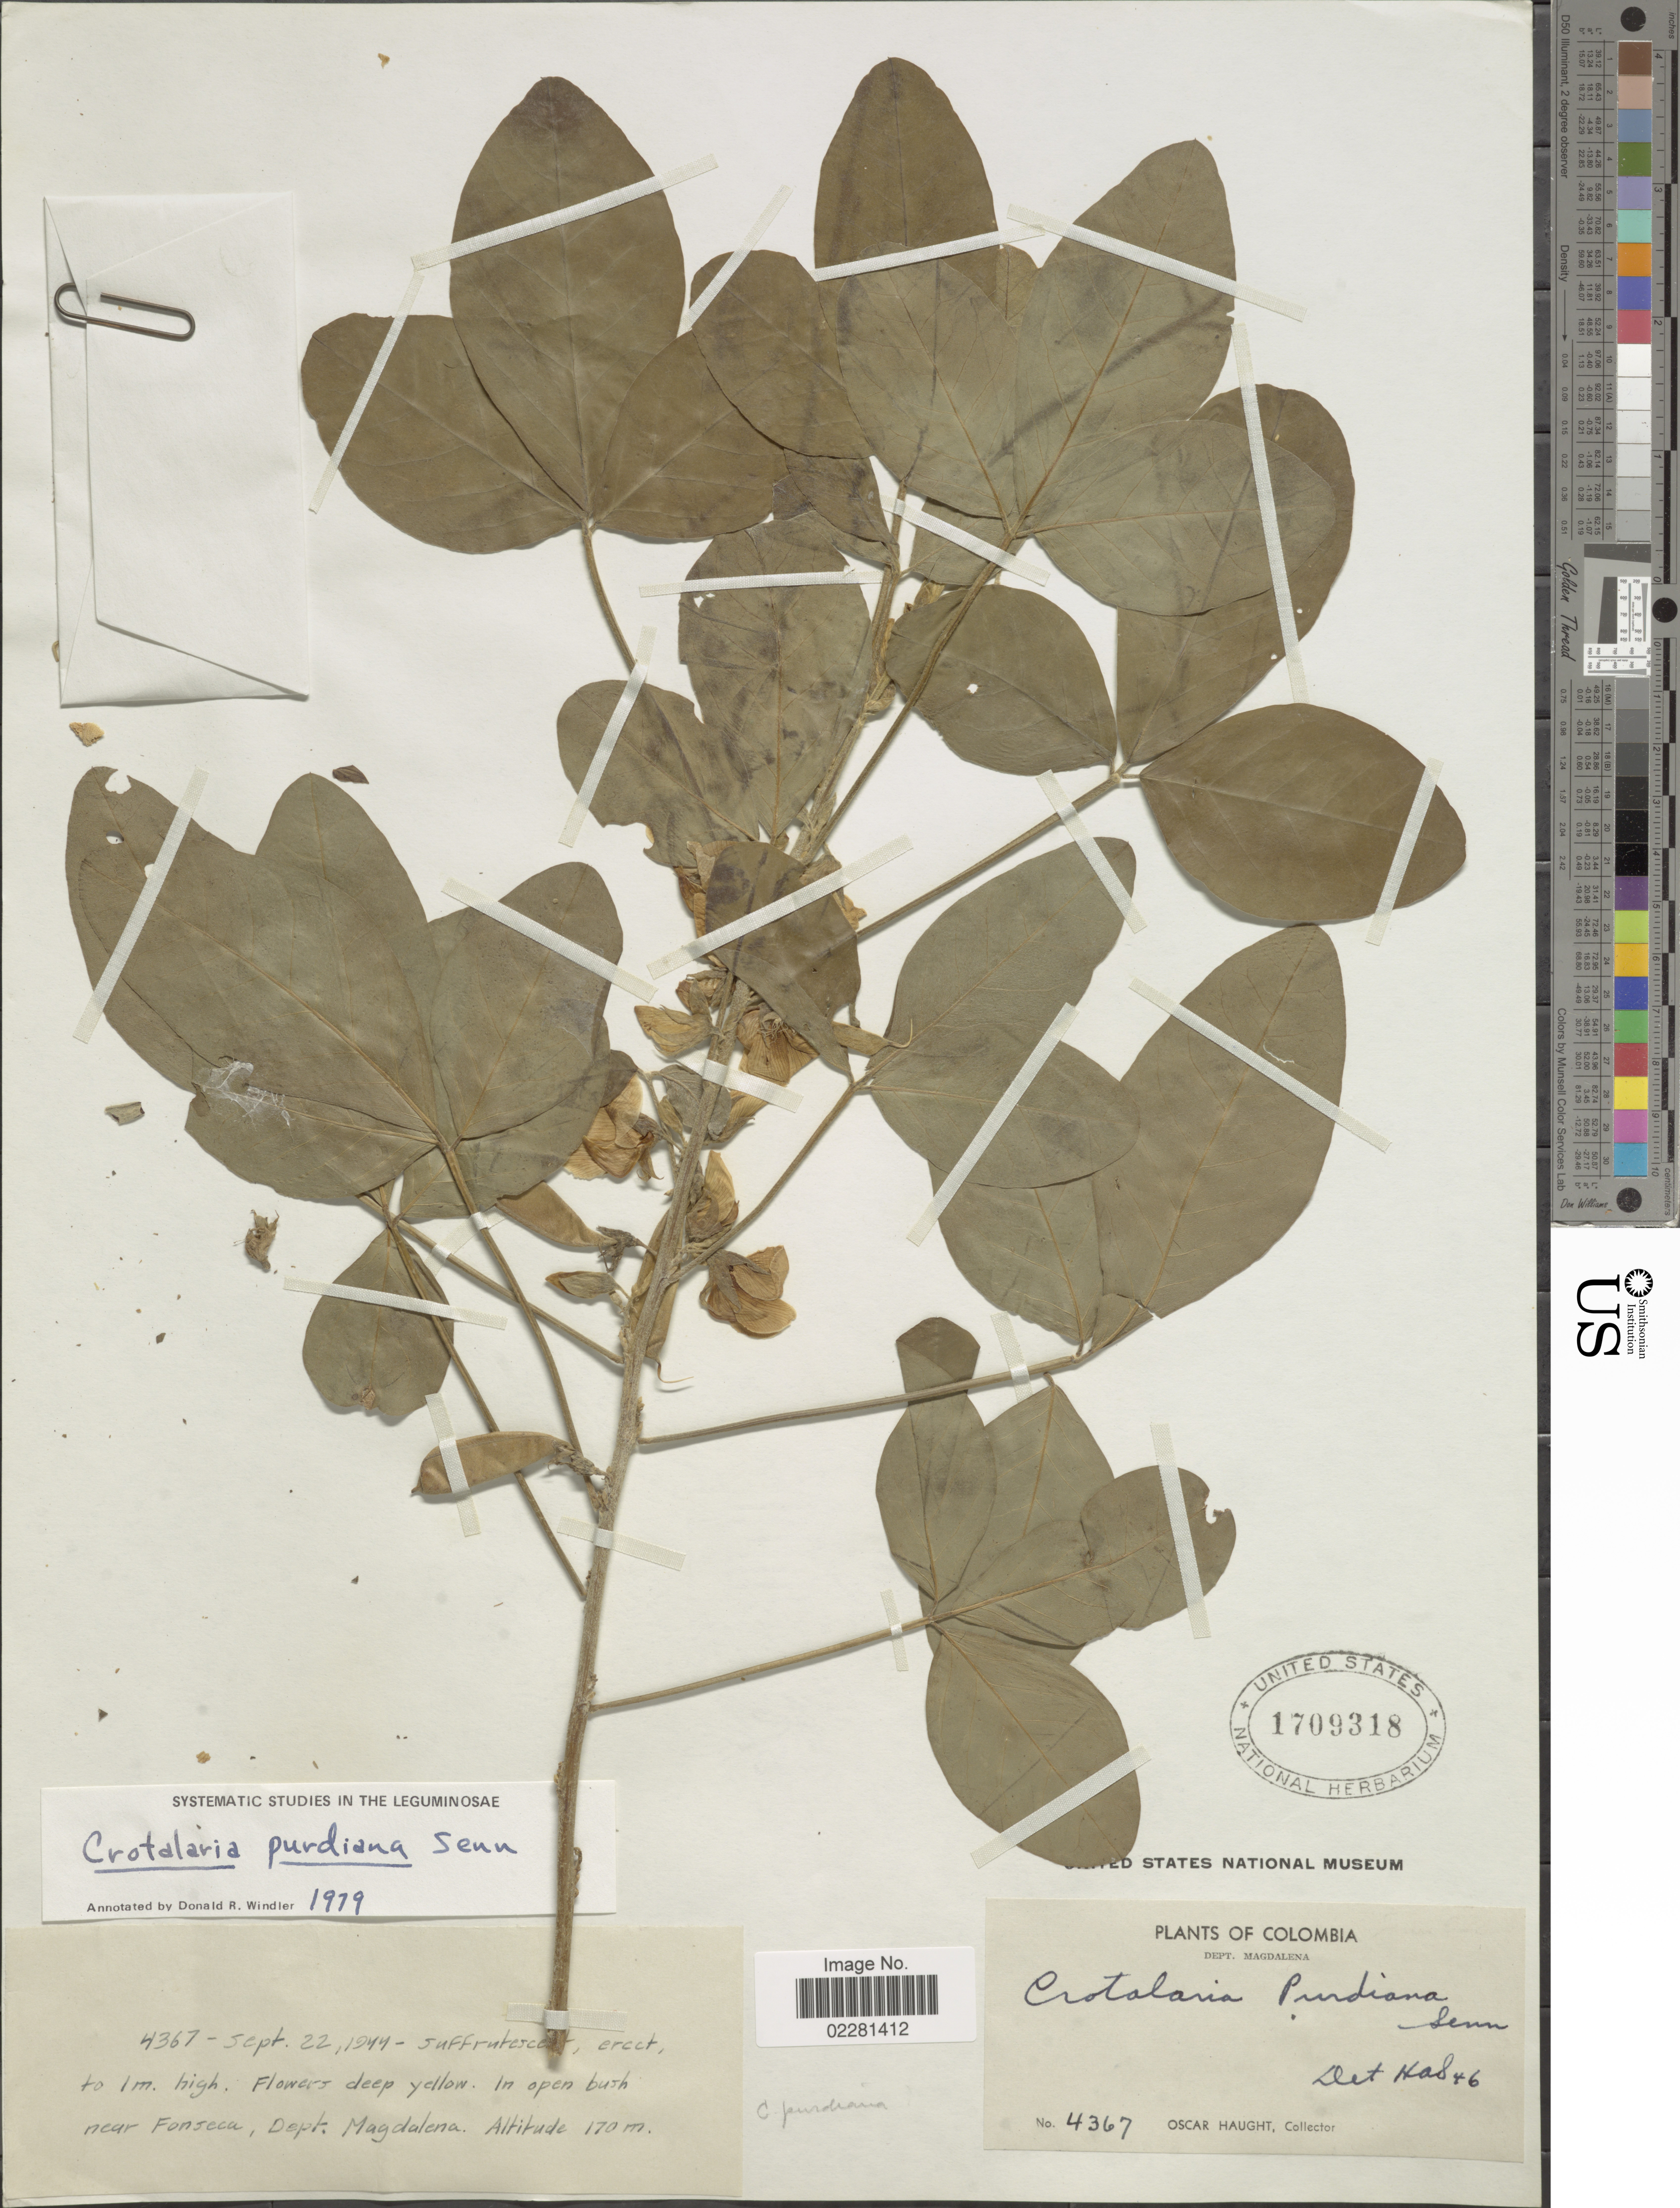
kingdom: Plantae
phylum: Tracheophyta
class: Magnoliopsida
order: Fabales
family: Fabaceae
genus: Crotalaria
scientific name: Crotalaria purdiana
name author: H. Senn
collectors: O. Haught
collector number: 4367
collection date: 1944-09-22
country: Colombia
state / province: Magdalena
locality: Near Fonseca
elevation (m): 170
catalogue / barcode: US 1709318